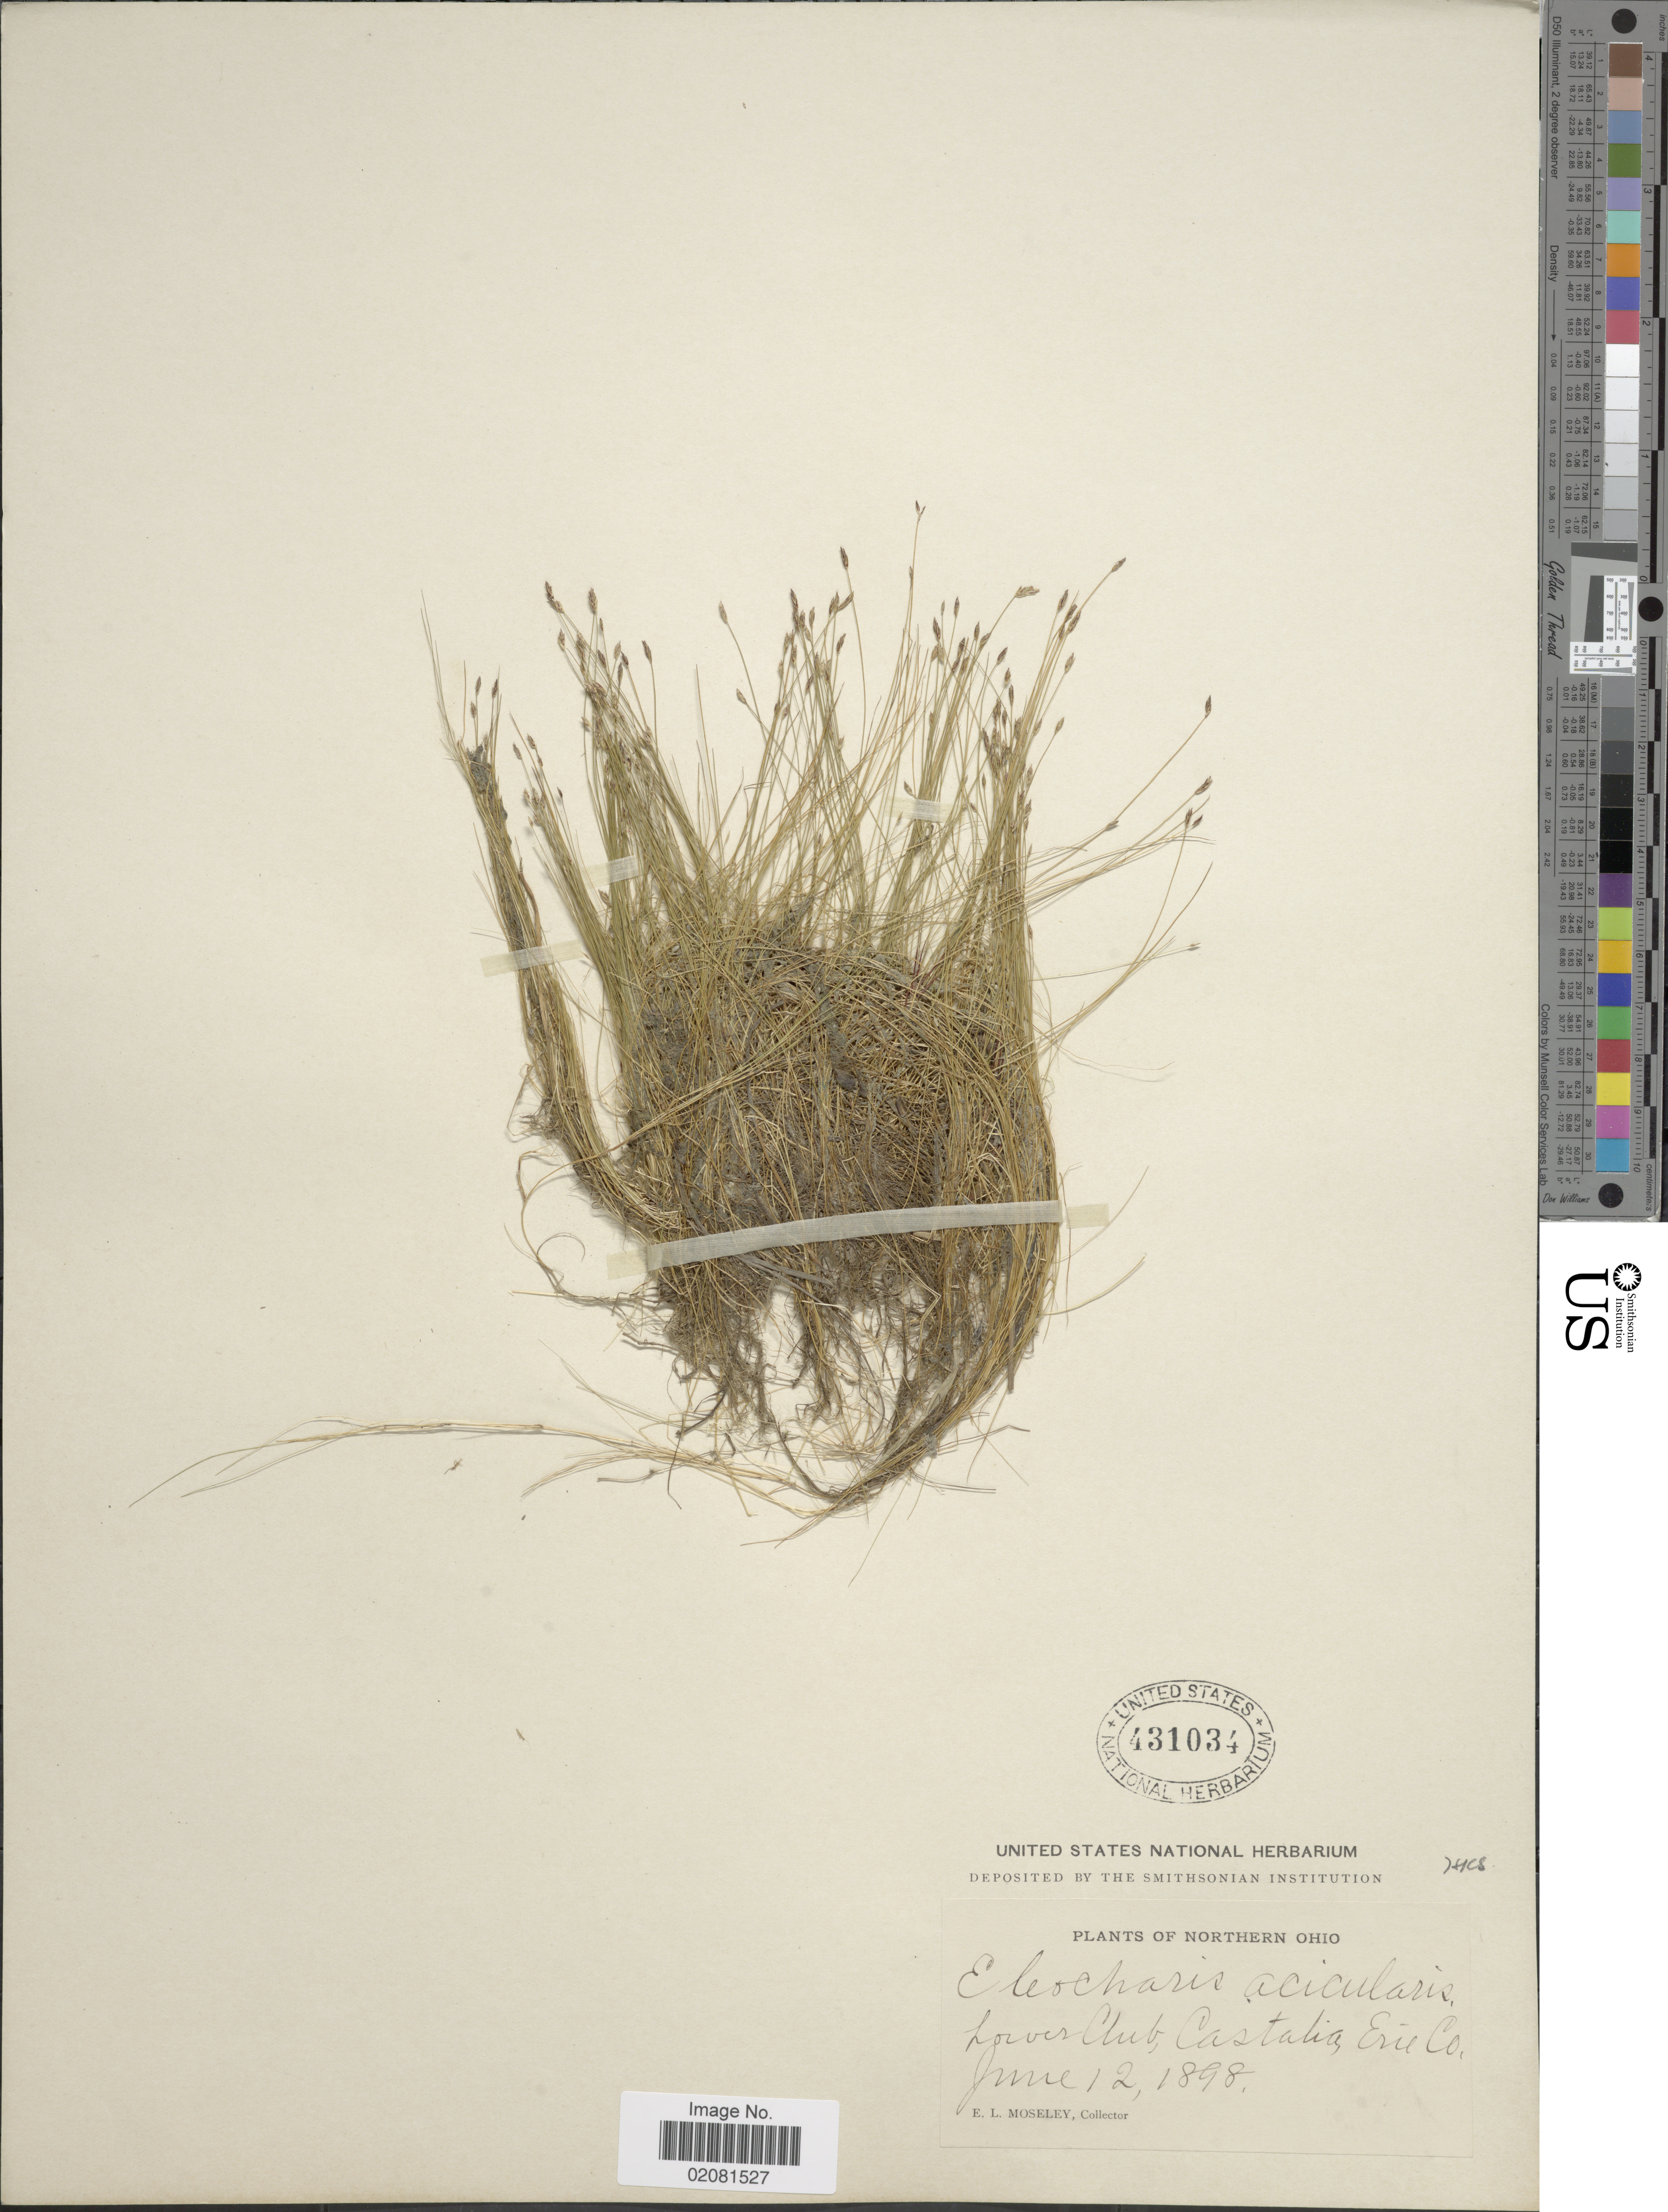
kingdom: Plantae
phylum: Tracheophyta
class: Liliopsida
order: Poales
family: Cyperaceae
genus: Eleocharis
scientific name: Eleocharis acicularis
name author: (L.) Roem. & Schult.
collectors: E. Moseley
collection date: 1898-06-12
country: United States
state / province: Ohio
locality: Northern Ohio. Lower Club, Castalia, Erie Co.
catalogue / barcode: US 431034